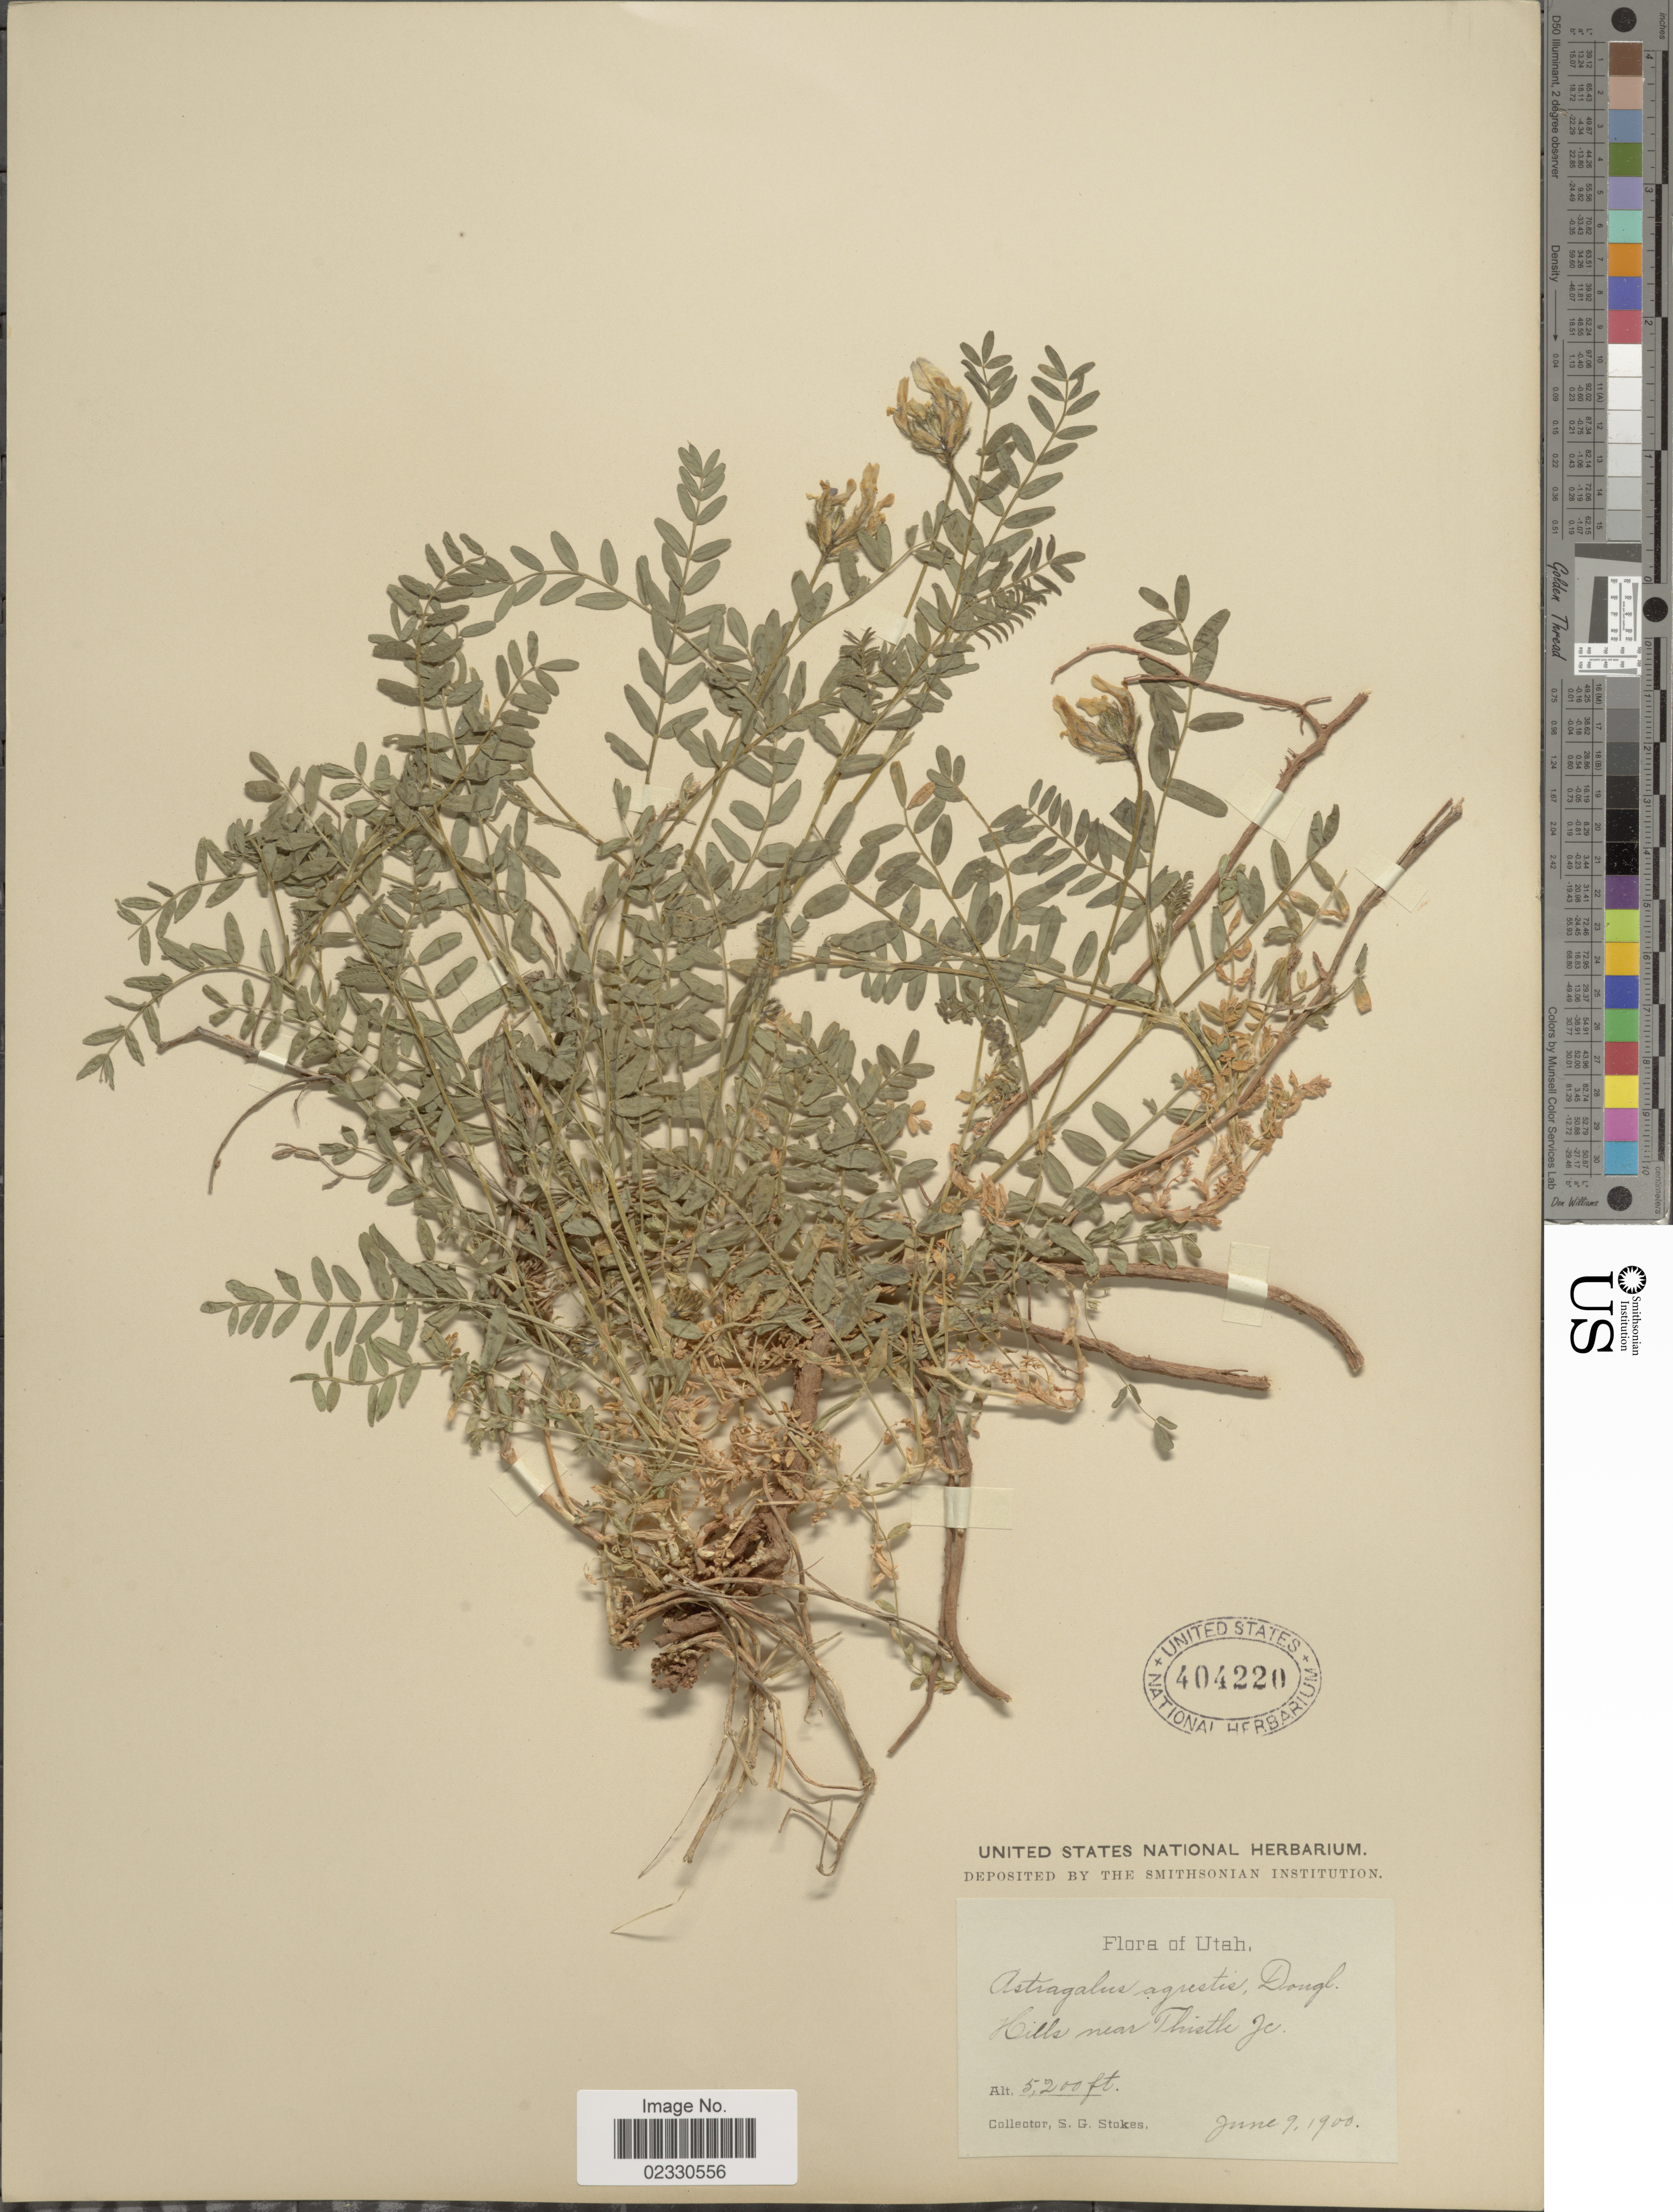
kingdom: Plantae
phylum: Tracheophyta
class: Magnoliopsida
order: Fabales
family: Fabaceae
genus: Astragalus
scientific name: Astragalus dasyglottis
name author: DC.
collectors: S. G. Stokes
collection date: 1900-06-09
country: United States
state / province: Utah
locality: Hills near Thistle Jc.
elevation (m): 1585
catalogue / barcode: US 404220